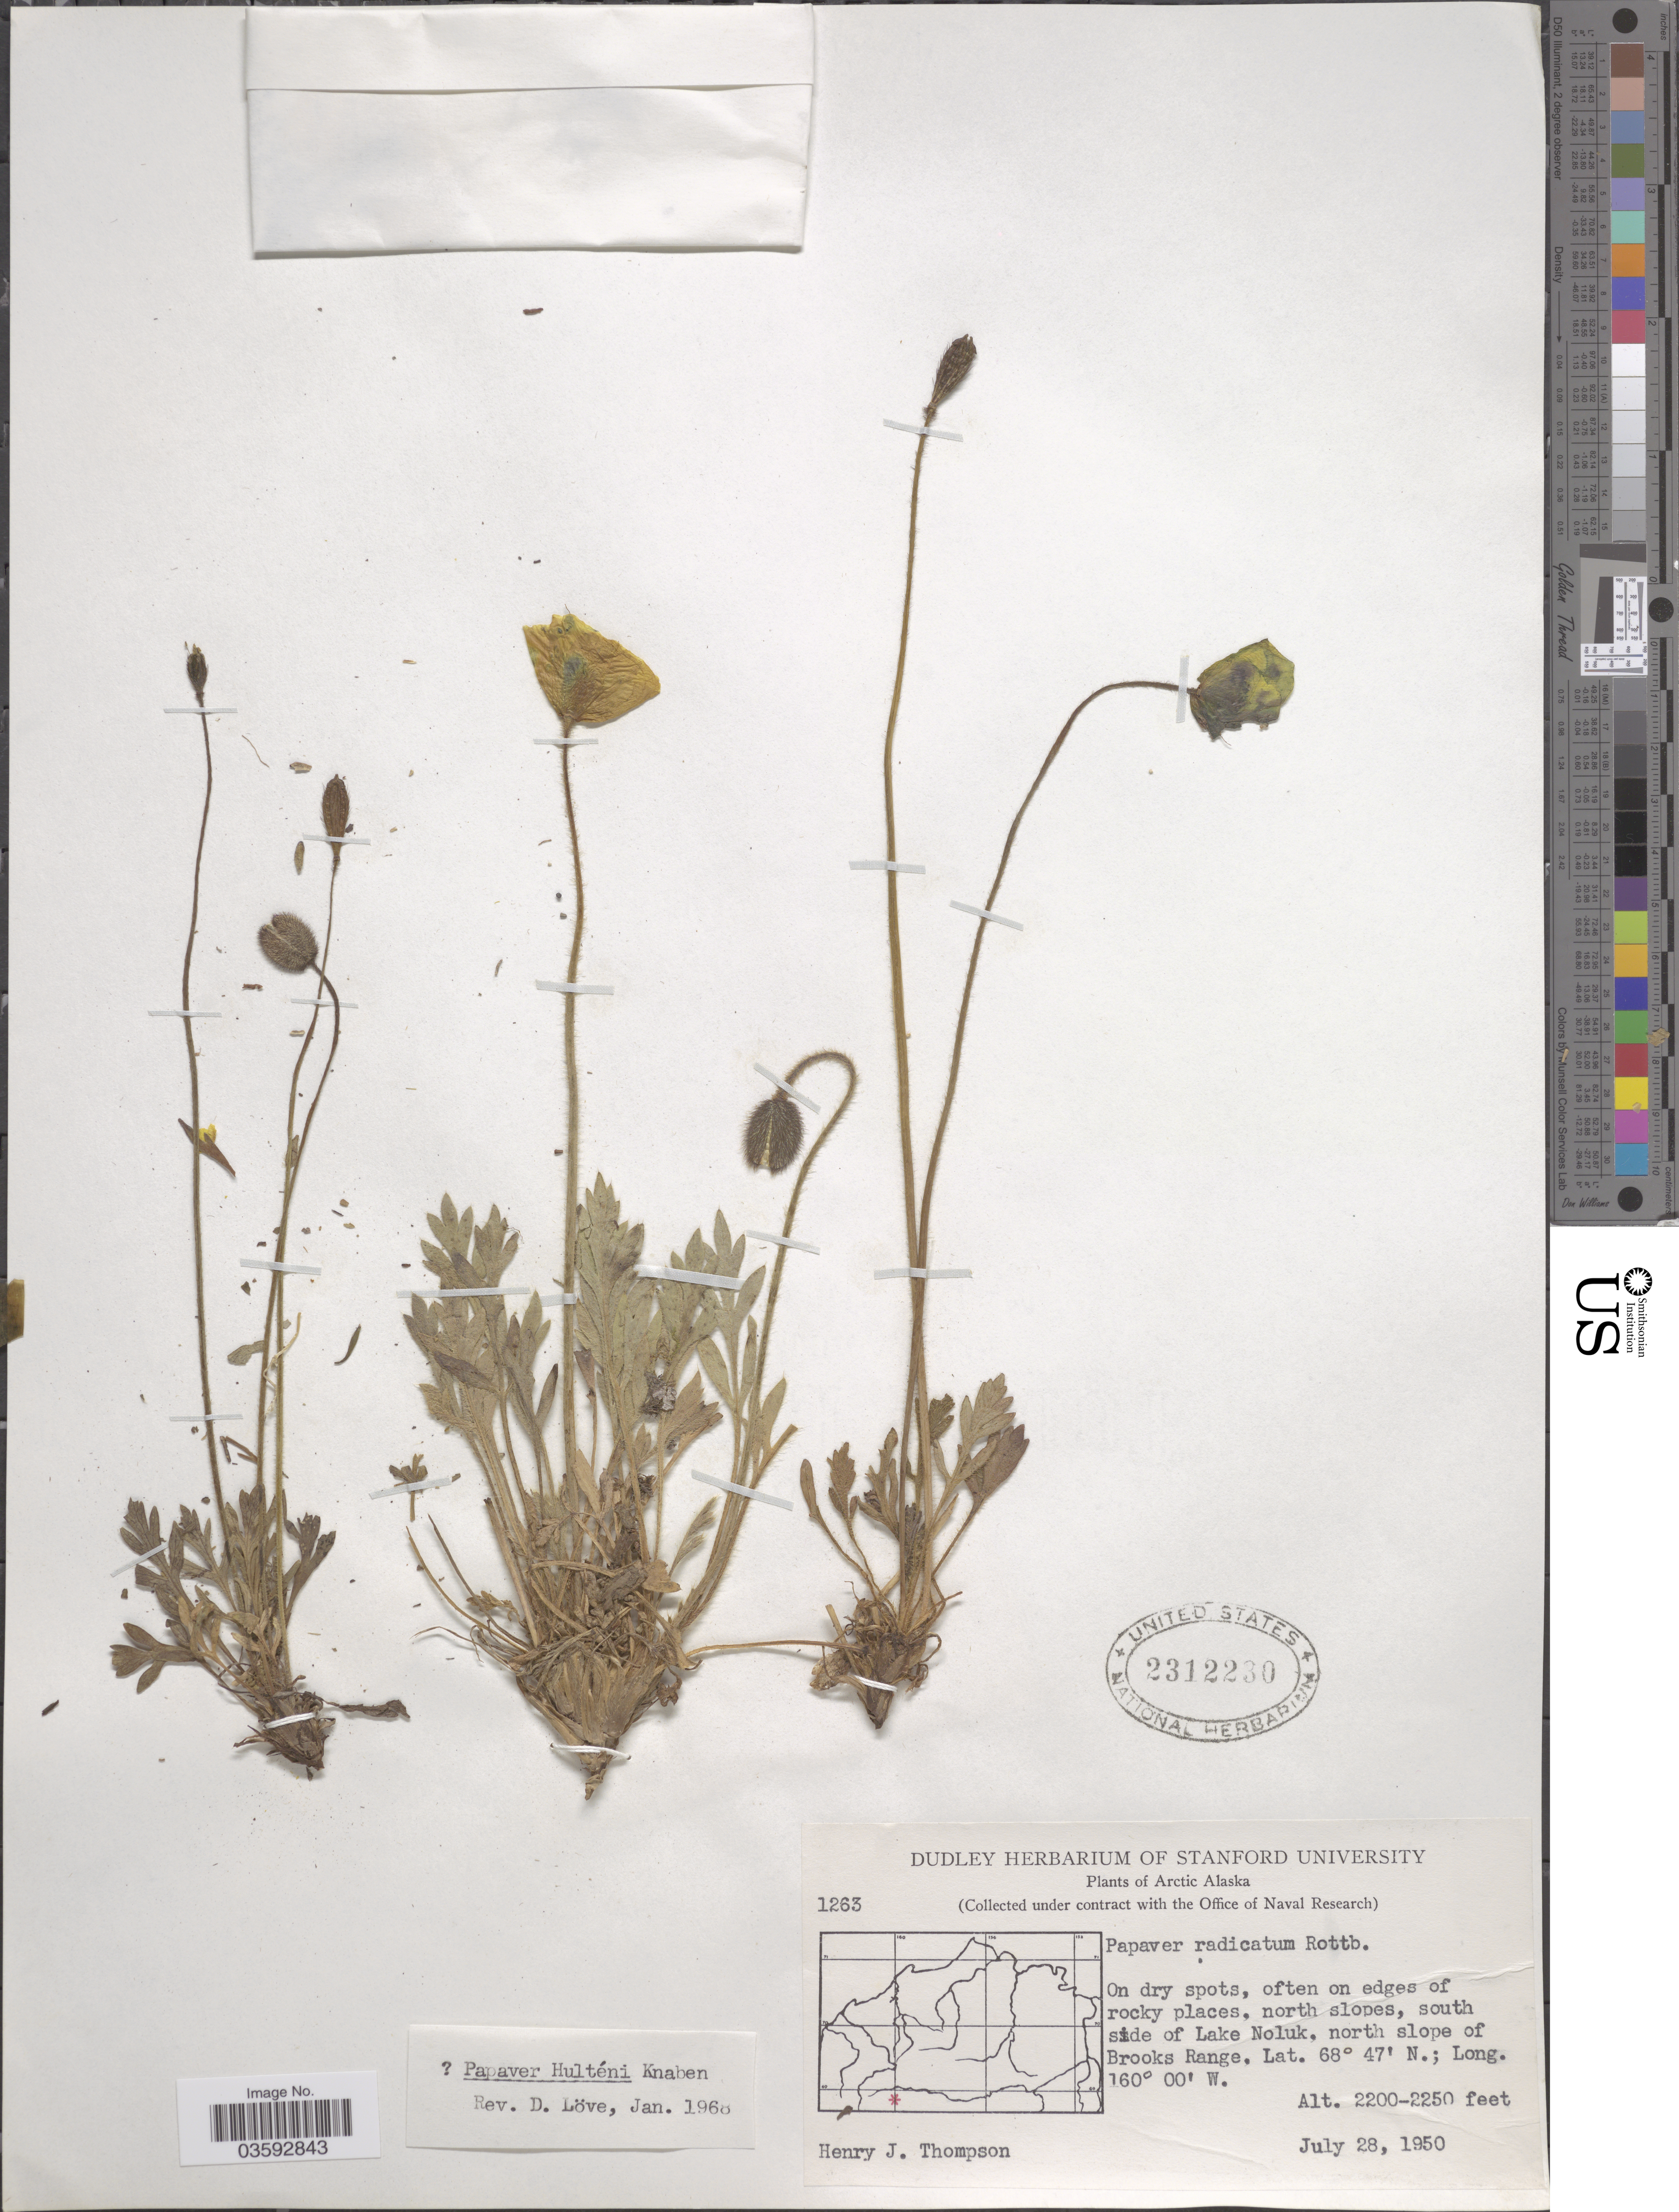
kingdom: Plantae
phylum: Tracheophyta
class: Magnoliopsida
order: Ranunculales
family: Papaveraceae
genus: Papaver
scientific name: Papaver macounii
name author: Greene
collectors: H. J. Thompson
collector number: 1263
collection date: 1950-07-28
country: United States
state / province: Alaska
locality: Arctic Alaska. North slopes, south side of Lake Noluk, north slope of Brooks Range.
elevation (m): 671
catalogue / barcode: US 2312230